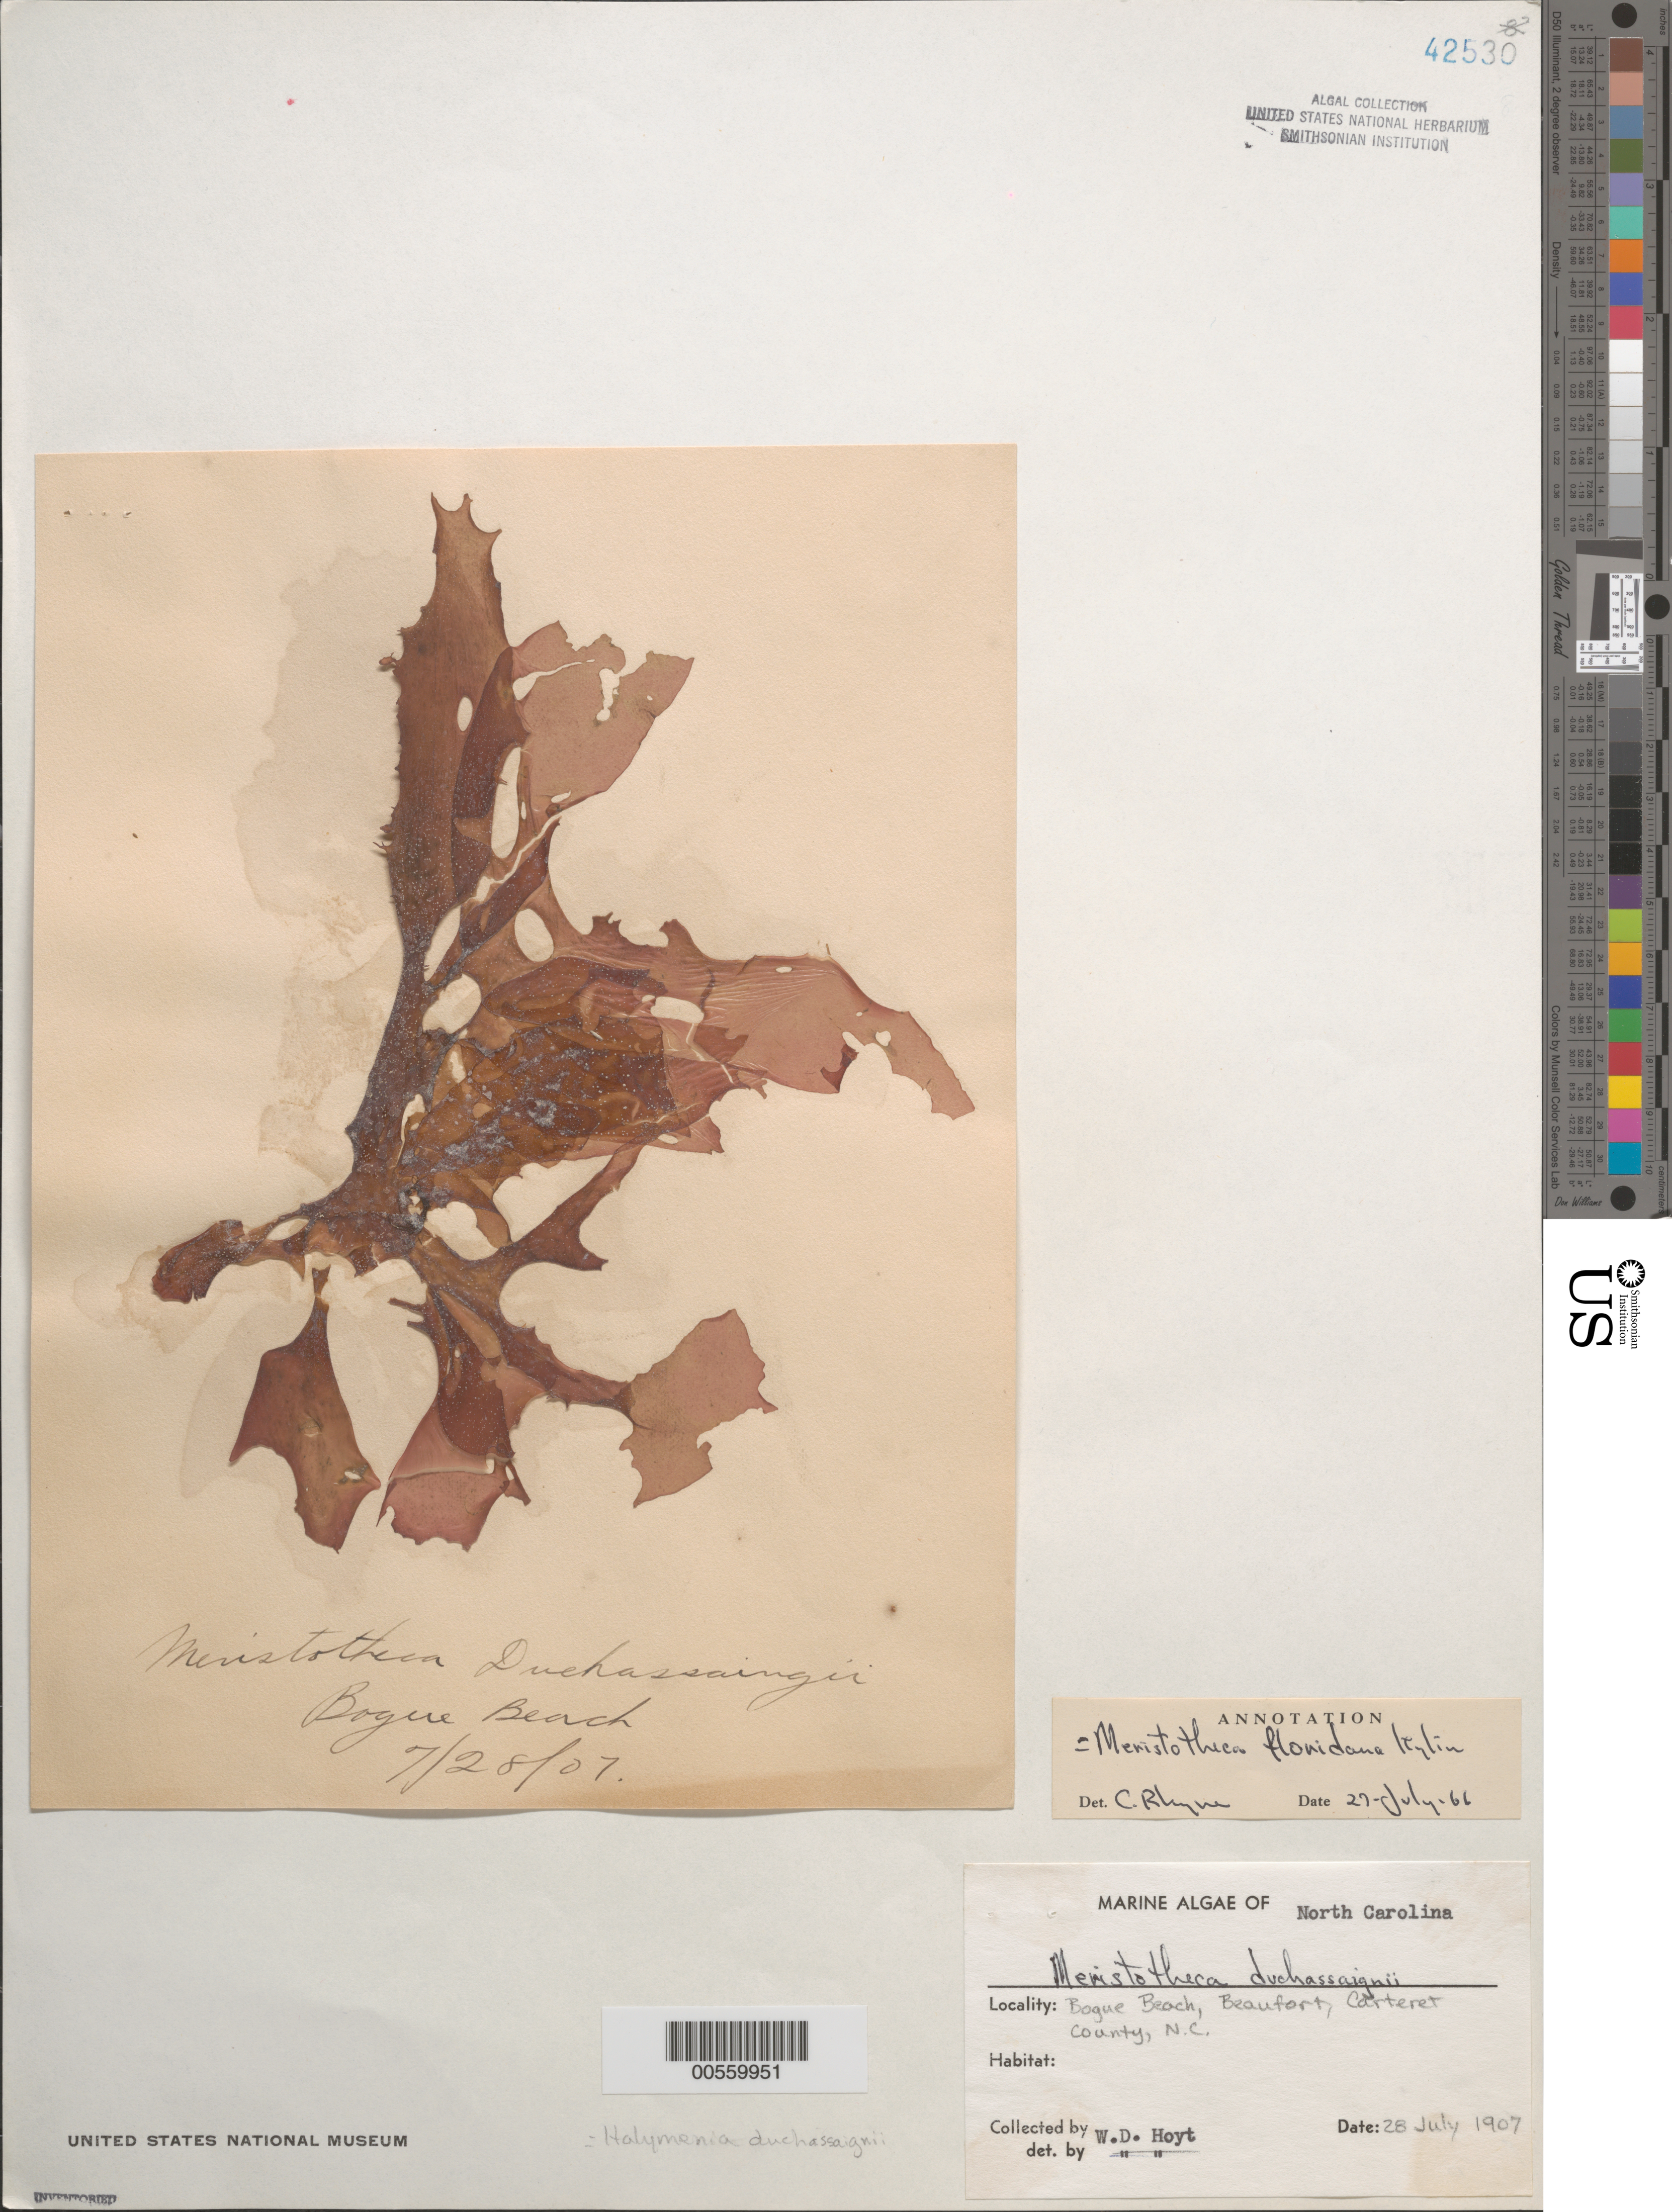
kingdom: Plantae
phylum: Rhodophyta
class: Florideophyceae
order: Halymeniales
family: Halymeniaceae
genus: Halymenia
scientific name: Halymenia duchassaignii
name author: (J. Agardh) Kylin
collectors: W. D. Hoyt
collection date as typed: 28 Jul 1907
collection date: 1907-07-28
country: United States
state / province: North Carolina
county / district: Carteret County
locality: Beaufort, Bogue Beach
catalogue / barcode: US 42530